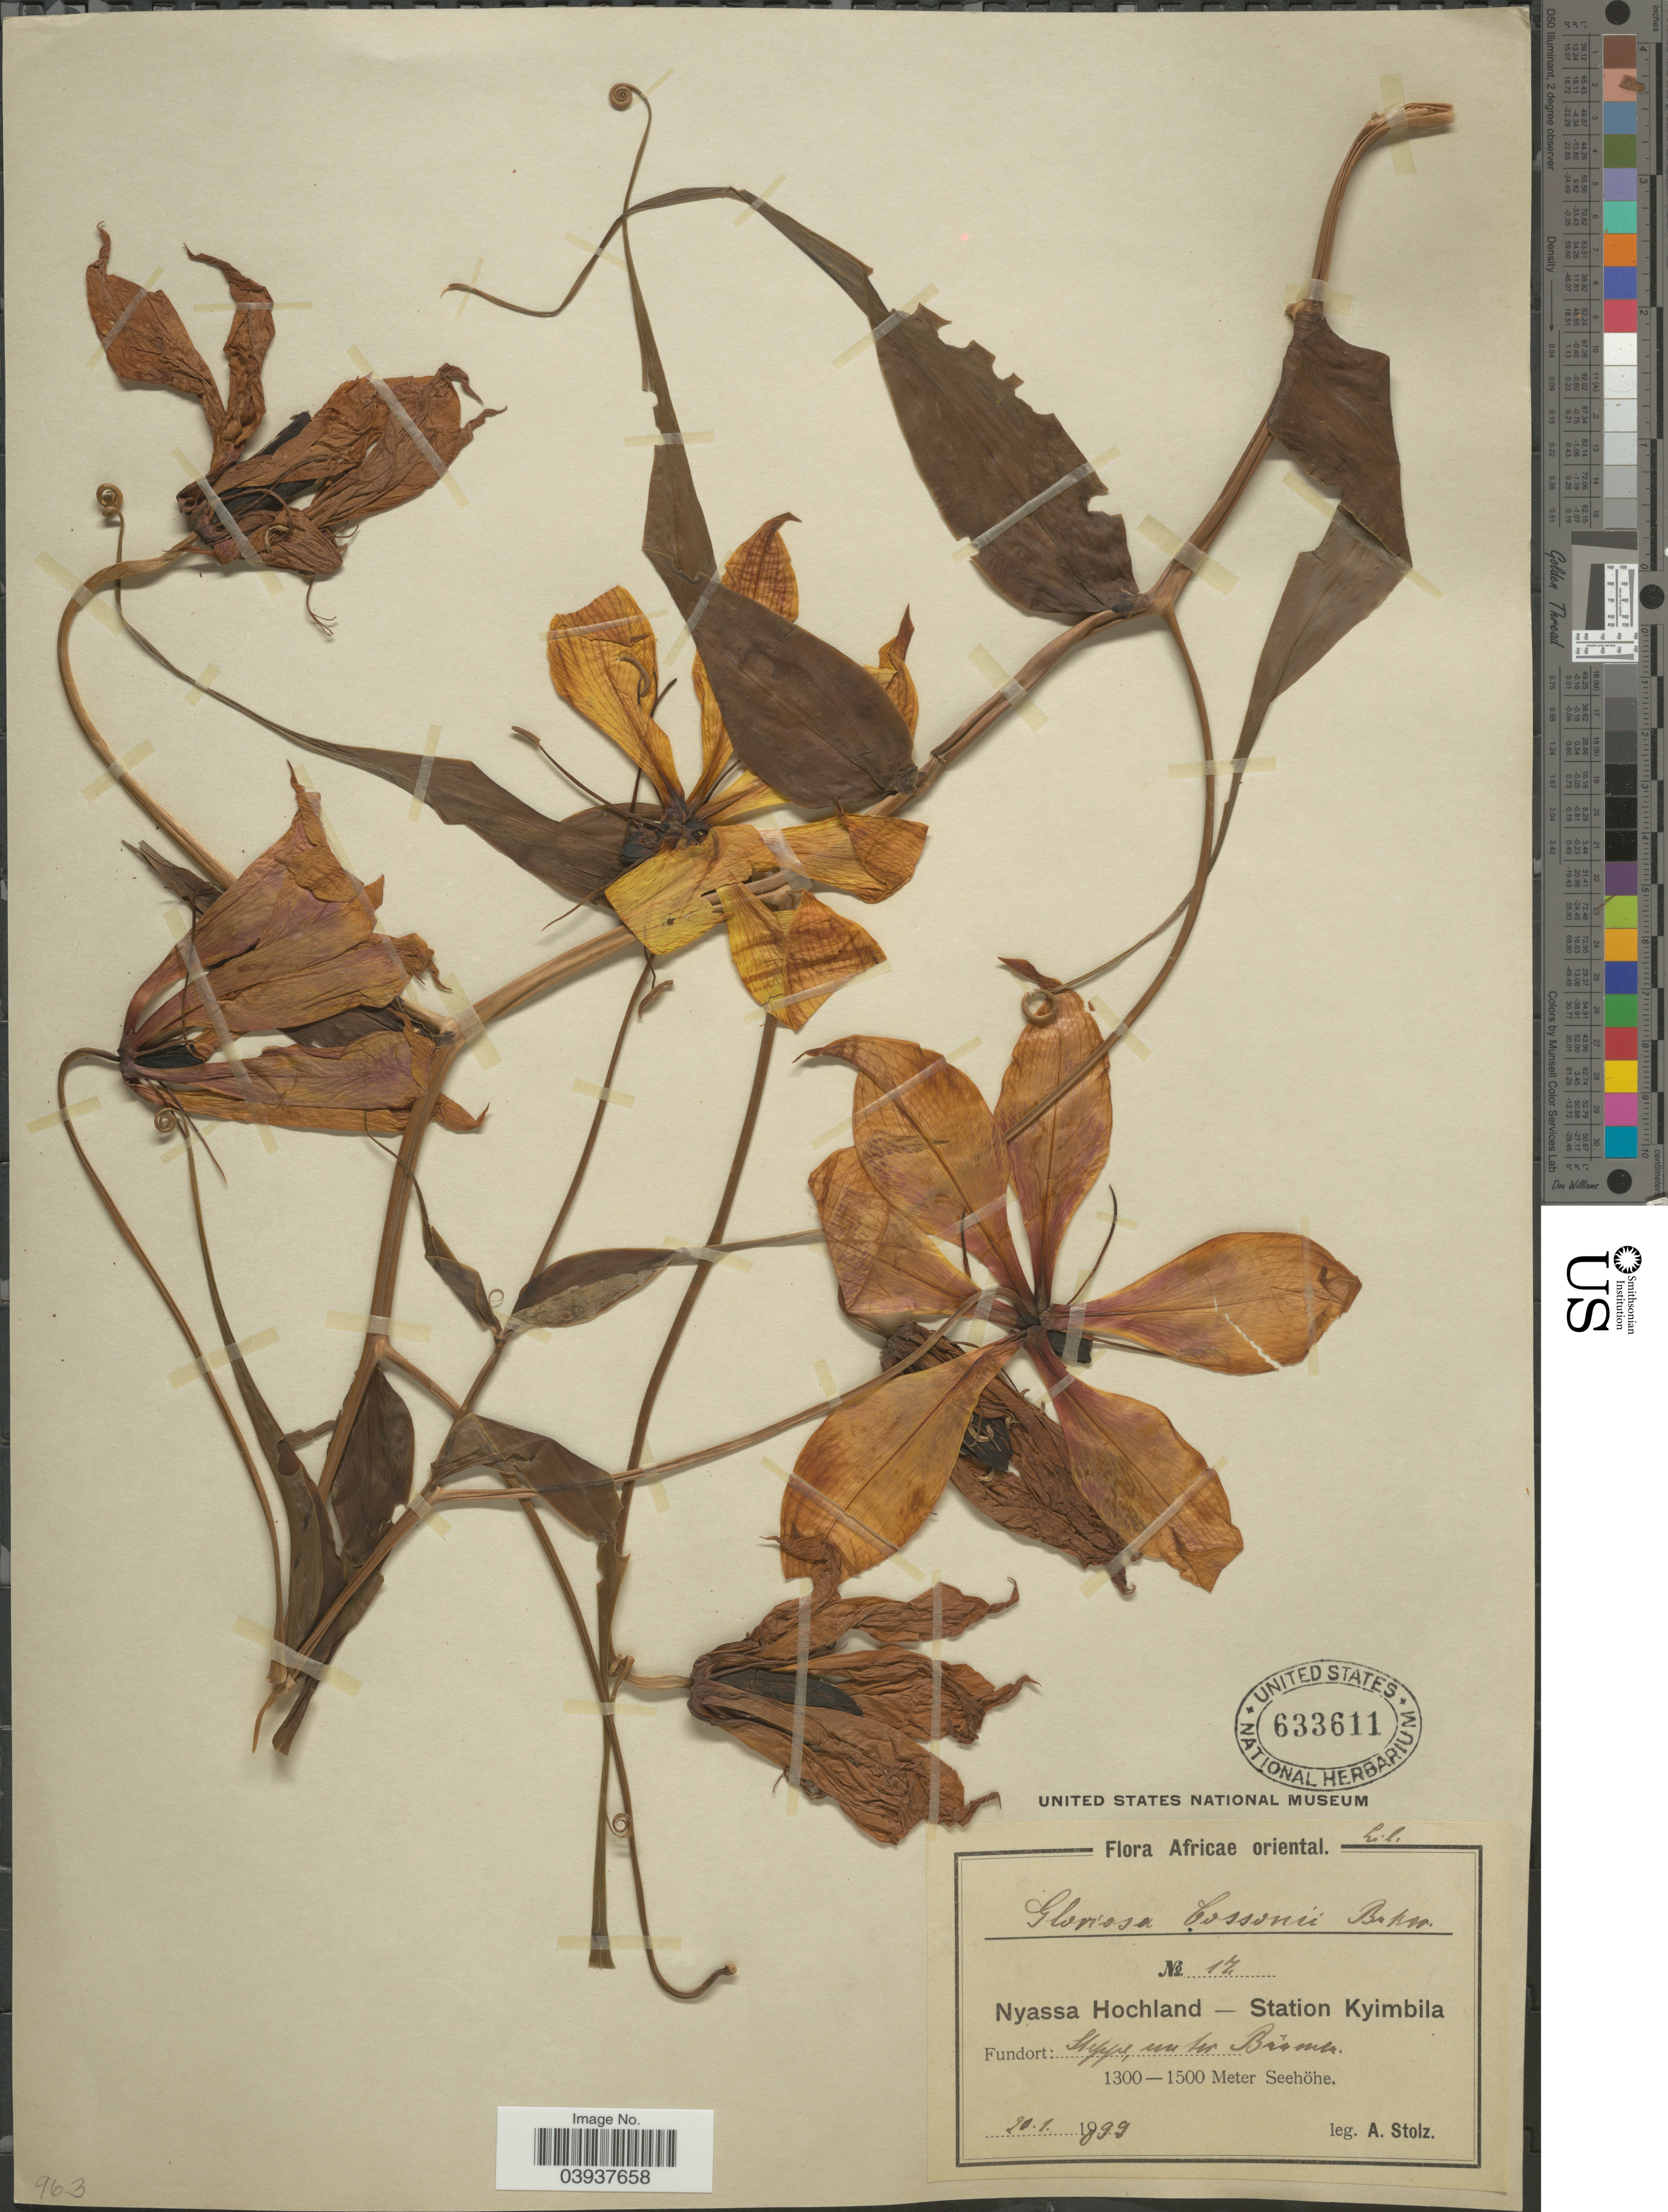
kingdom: Plantae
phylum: Tracheophyta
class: Liliopsida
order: Liliales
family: Colchicaceae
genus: Gloriosa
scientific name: Gloriosa carsonii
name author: Baker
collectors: A. Stolz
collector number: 17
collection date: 1899-01-20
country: Malawi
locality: Africae oriental. Nyassa Hochland - Station Kyimbila. Steppe, un ter Brumer. [interpreted]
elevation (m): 1300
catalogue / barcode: US 633611